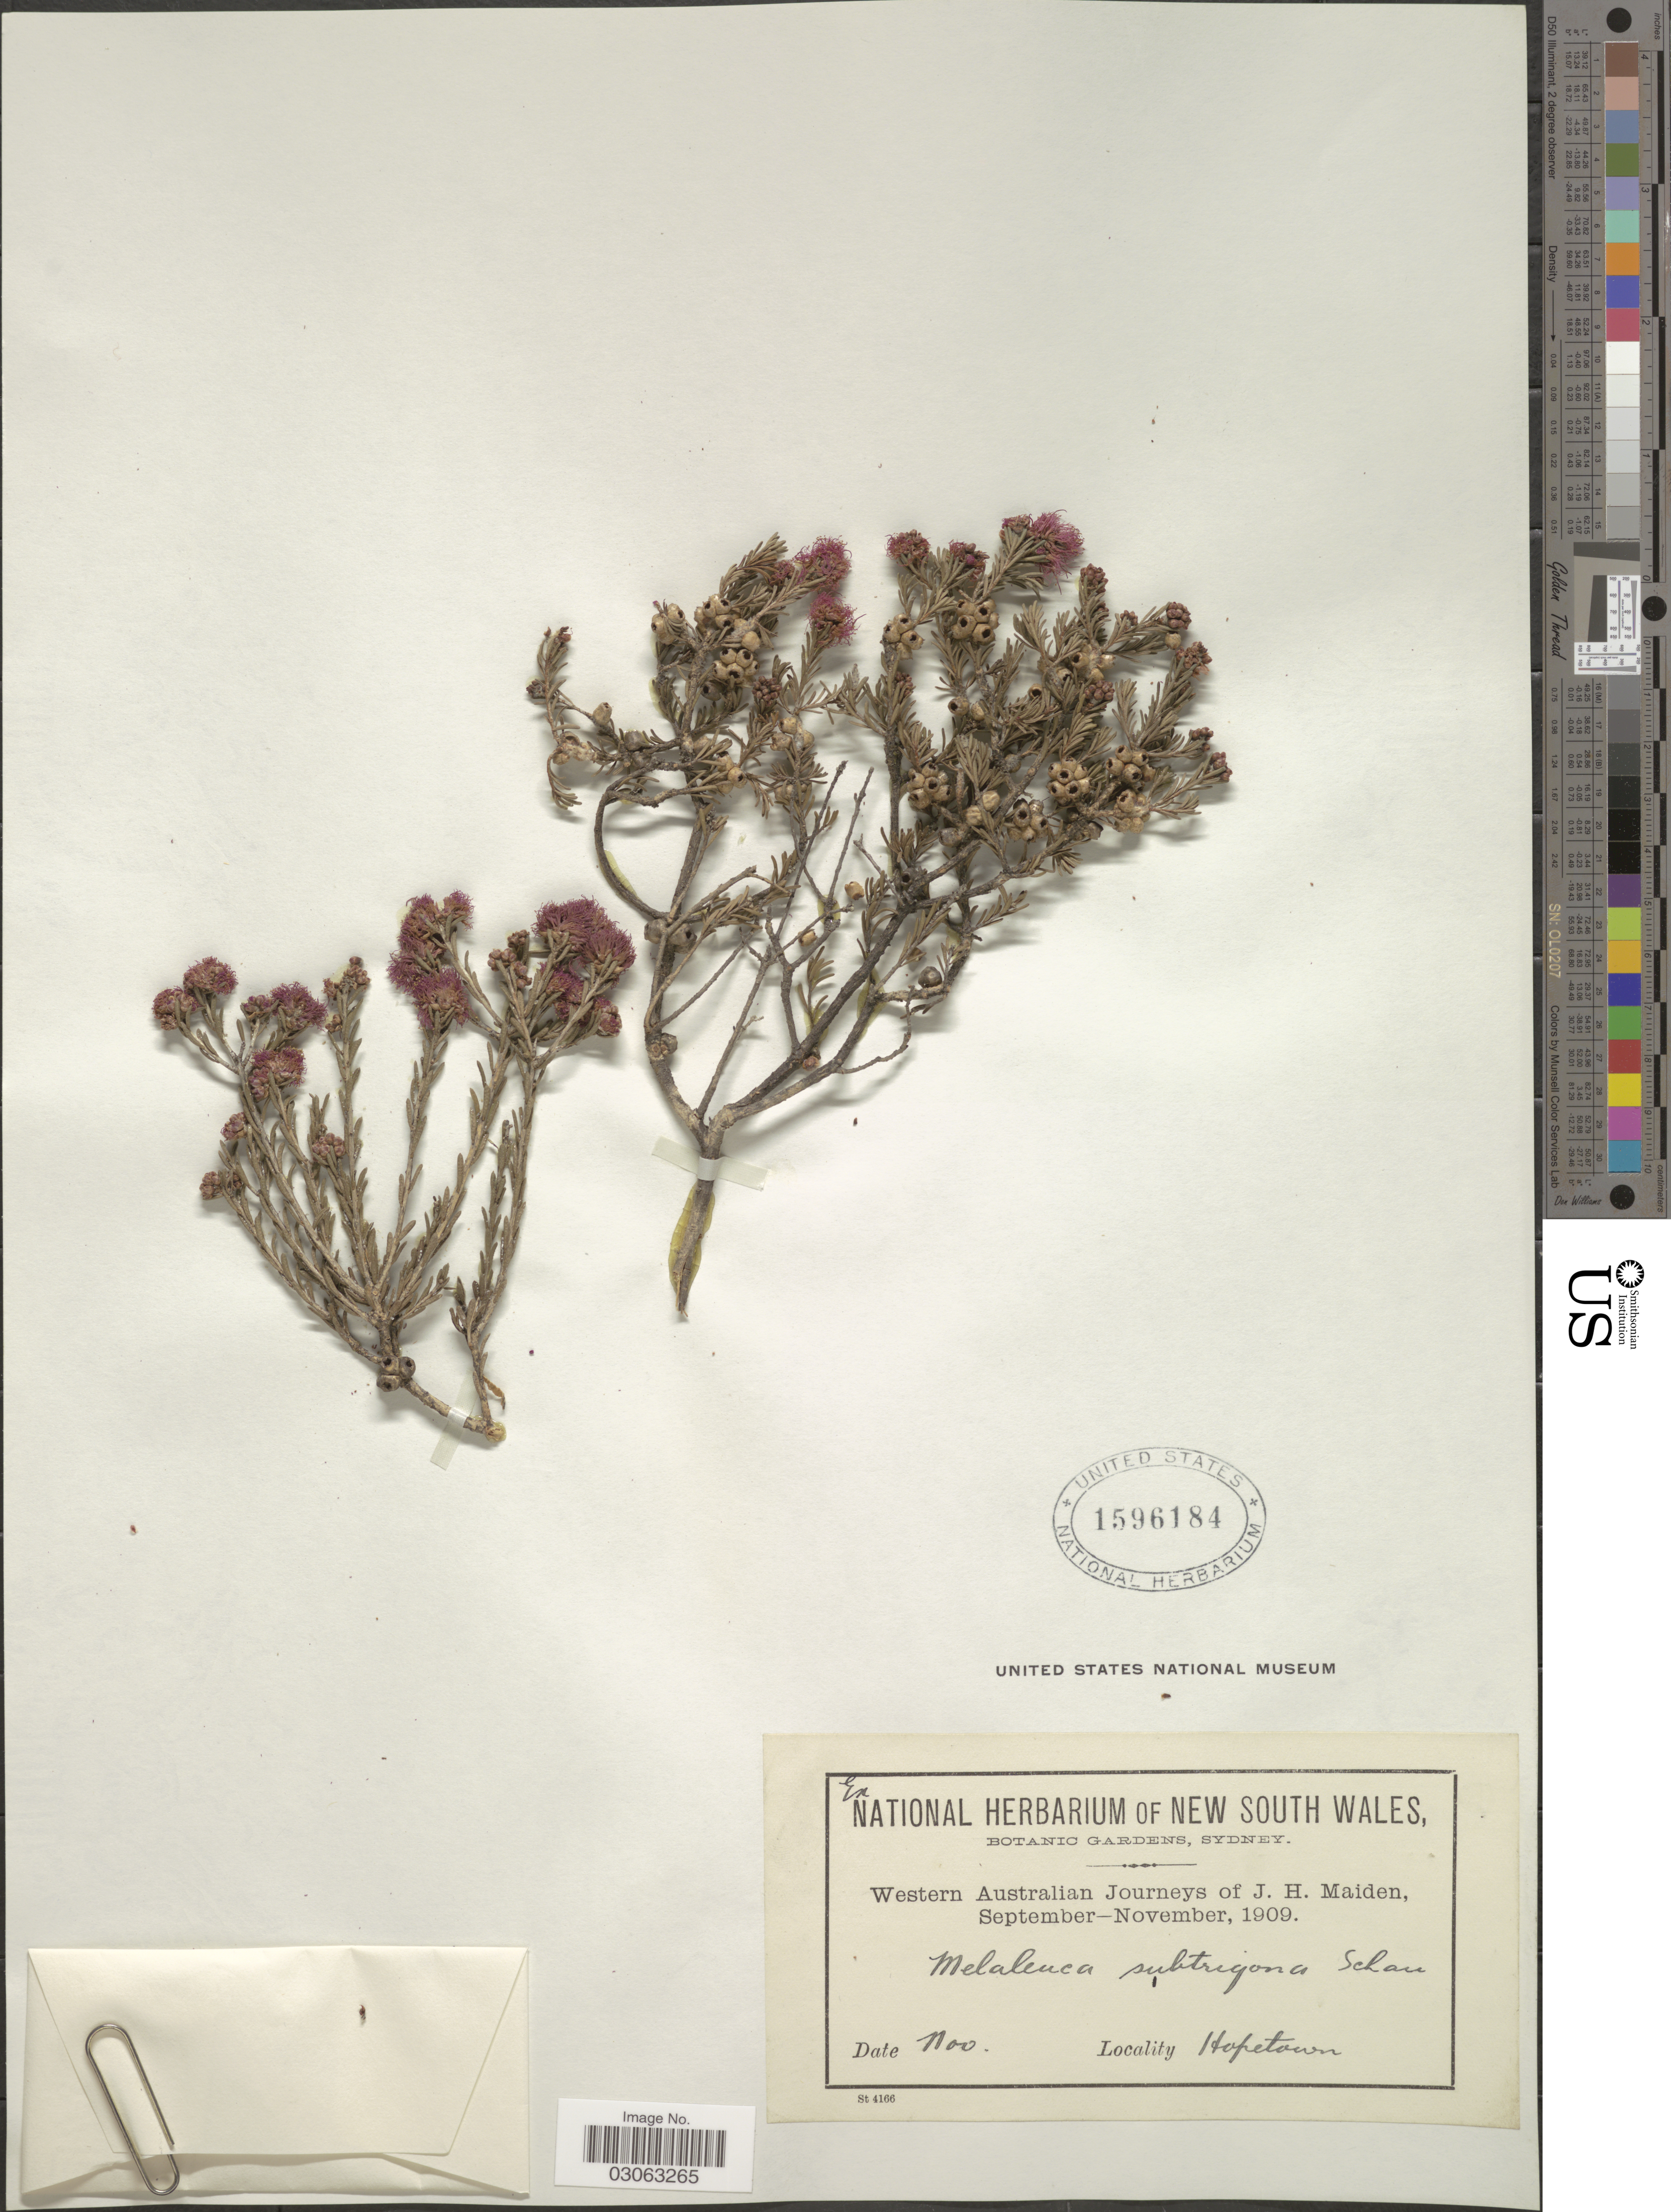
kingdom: Plantae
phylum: Tracheophyta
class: Magnoliopsida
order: Myrtales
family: Myrtaceae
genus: Melaleuca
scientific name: Melaleuca subtrigona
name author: Schauer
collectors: J. Maiden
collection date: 1909-11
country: Australia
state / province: Western Australia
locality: Hopetown.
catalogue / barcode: US 1596184